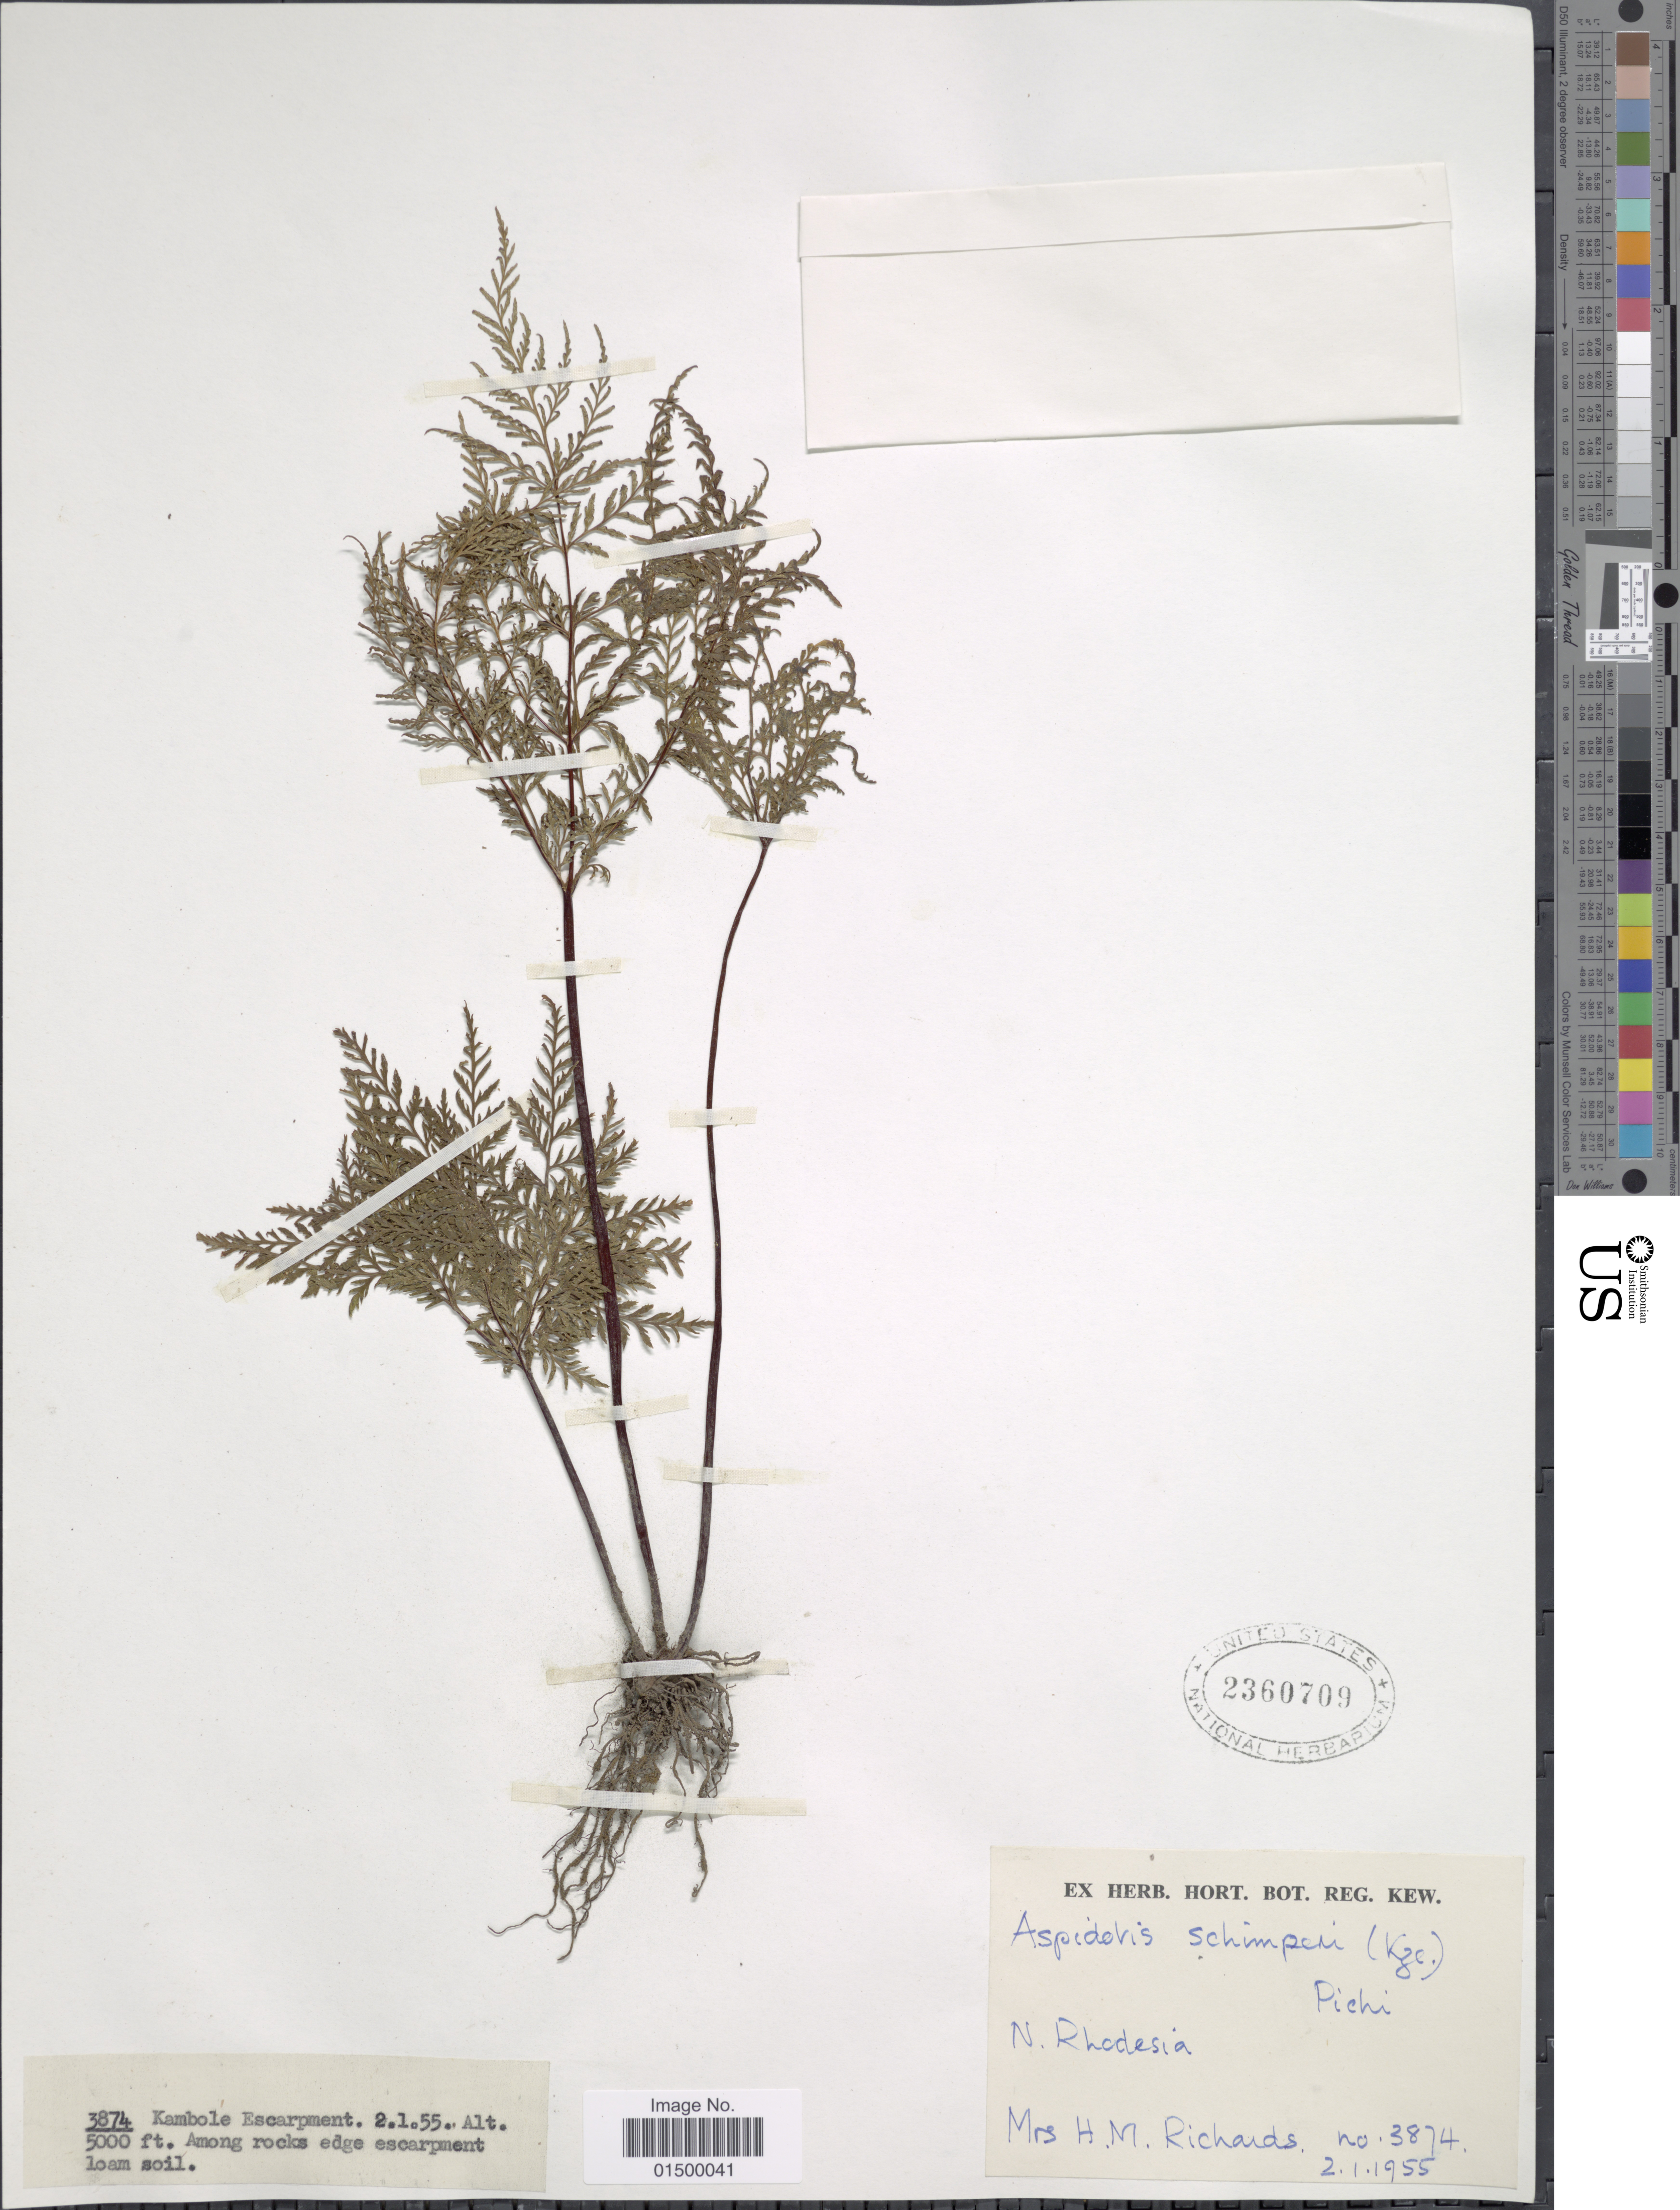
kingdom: Plantae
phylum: Tracheophyta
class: Polypodiopsida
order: Polypodiales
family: Pteridaceae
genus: Cheilanthes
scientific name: Cheilanthes schimperi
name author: Kunze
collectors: H. Richards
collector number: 3874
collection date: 1955-01-02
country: Zambia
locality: North Rhodesia. Kambole scarpment. Among rocks edge escarpment loam soil.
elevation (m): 1524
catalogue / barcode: US 2360709